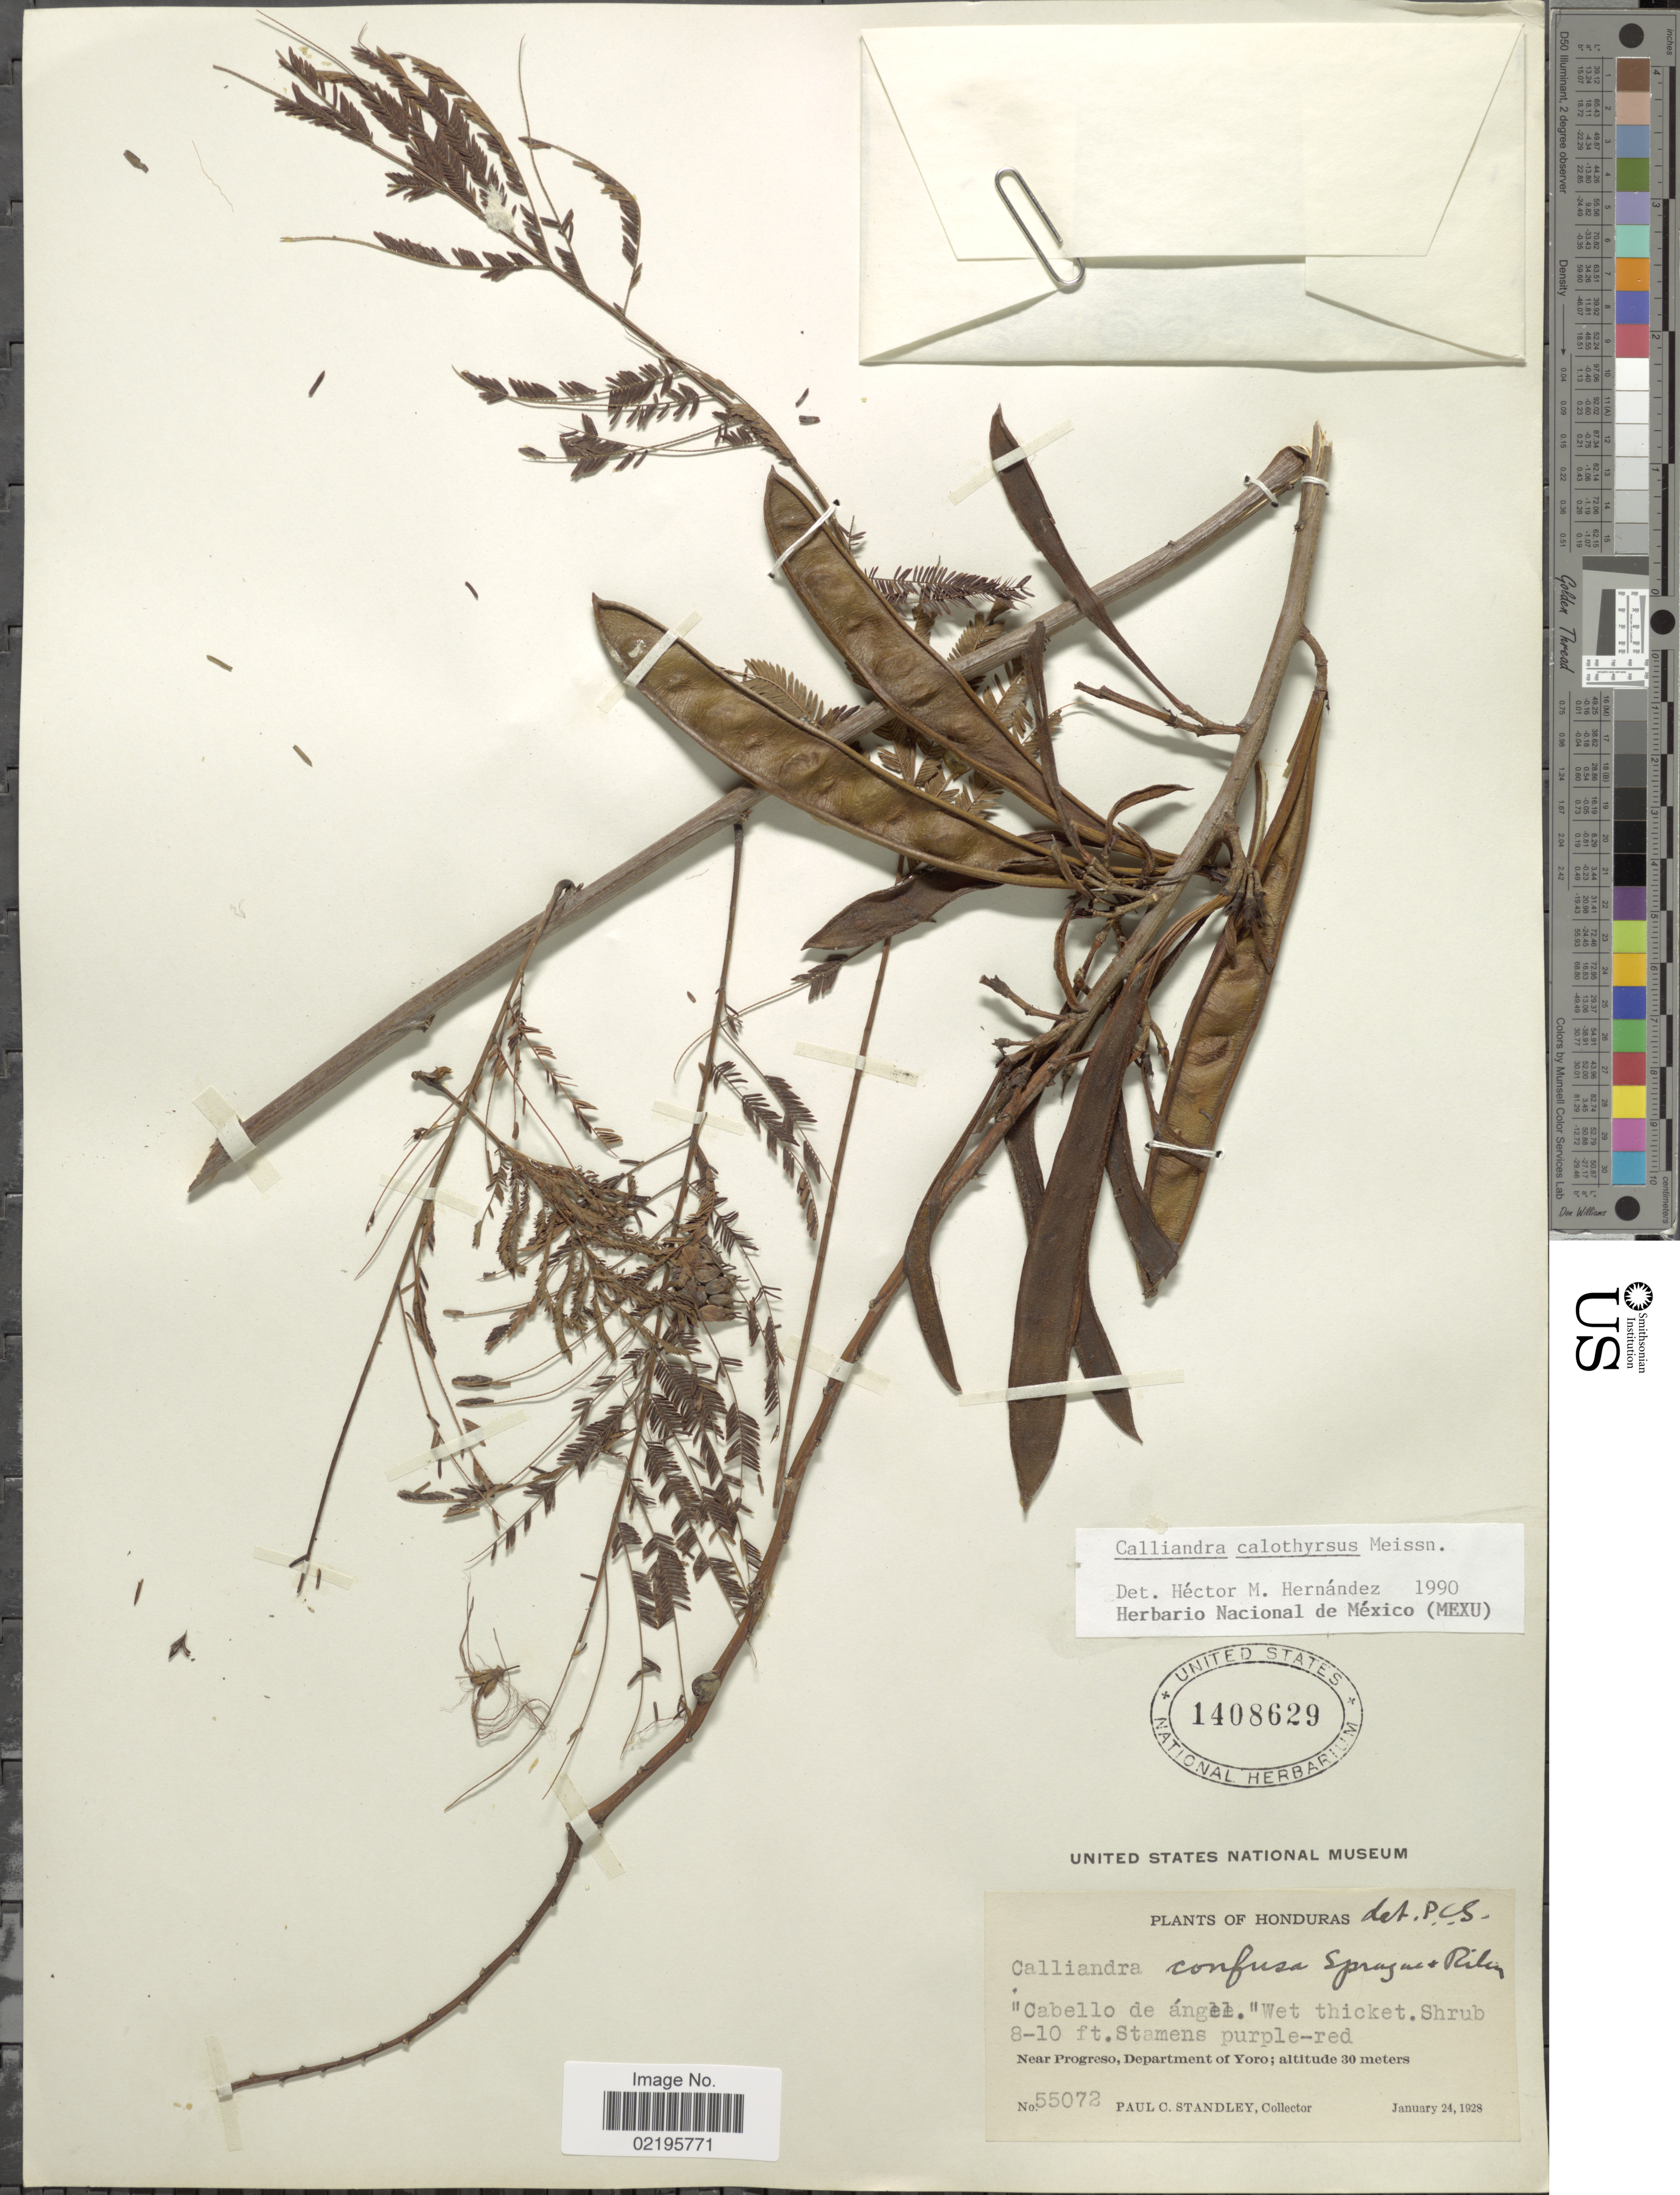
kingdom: Plantae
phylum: Tracheophyta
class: Magnoliopsida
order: Fabales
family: Fabaceae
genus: Calliandra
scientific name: Calliandra calothyrsus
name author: Meisn.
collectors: P. C. Standley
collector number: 55072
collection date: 1928-01-24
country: Honduras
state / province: Yoro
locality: Near Progreso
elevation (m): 30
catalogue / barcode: US 1408629